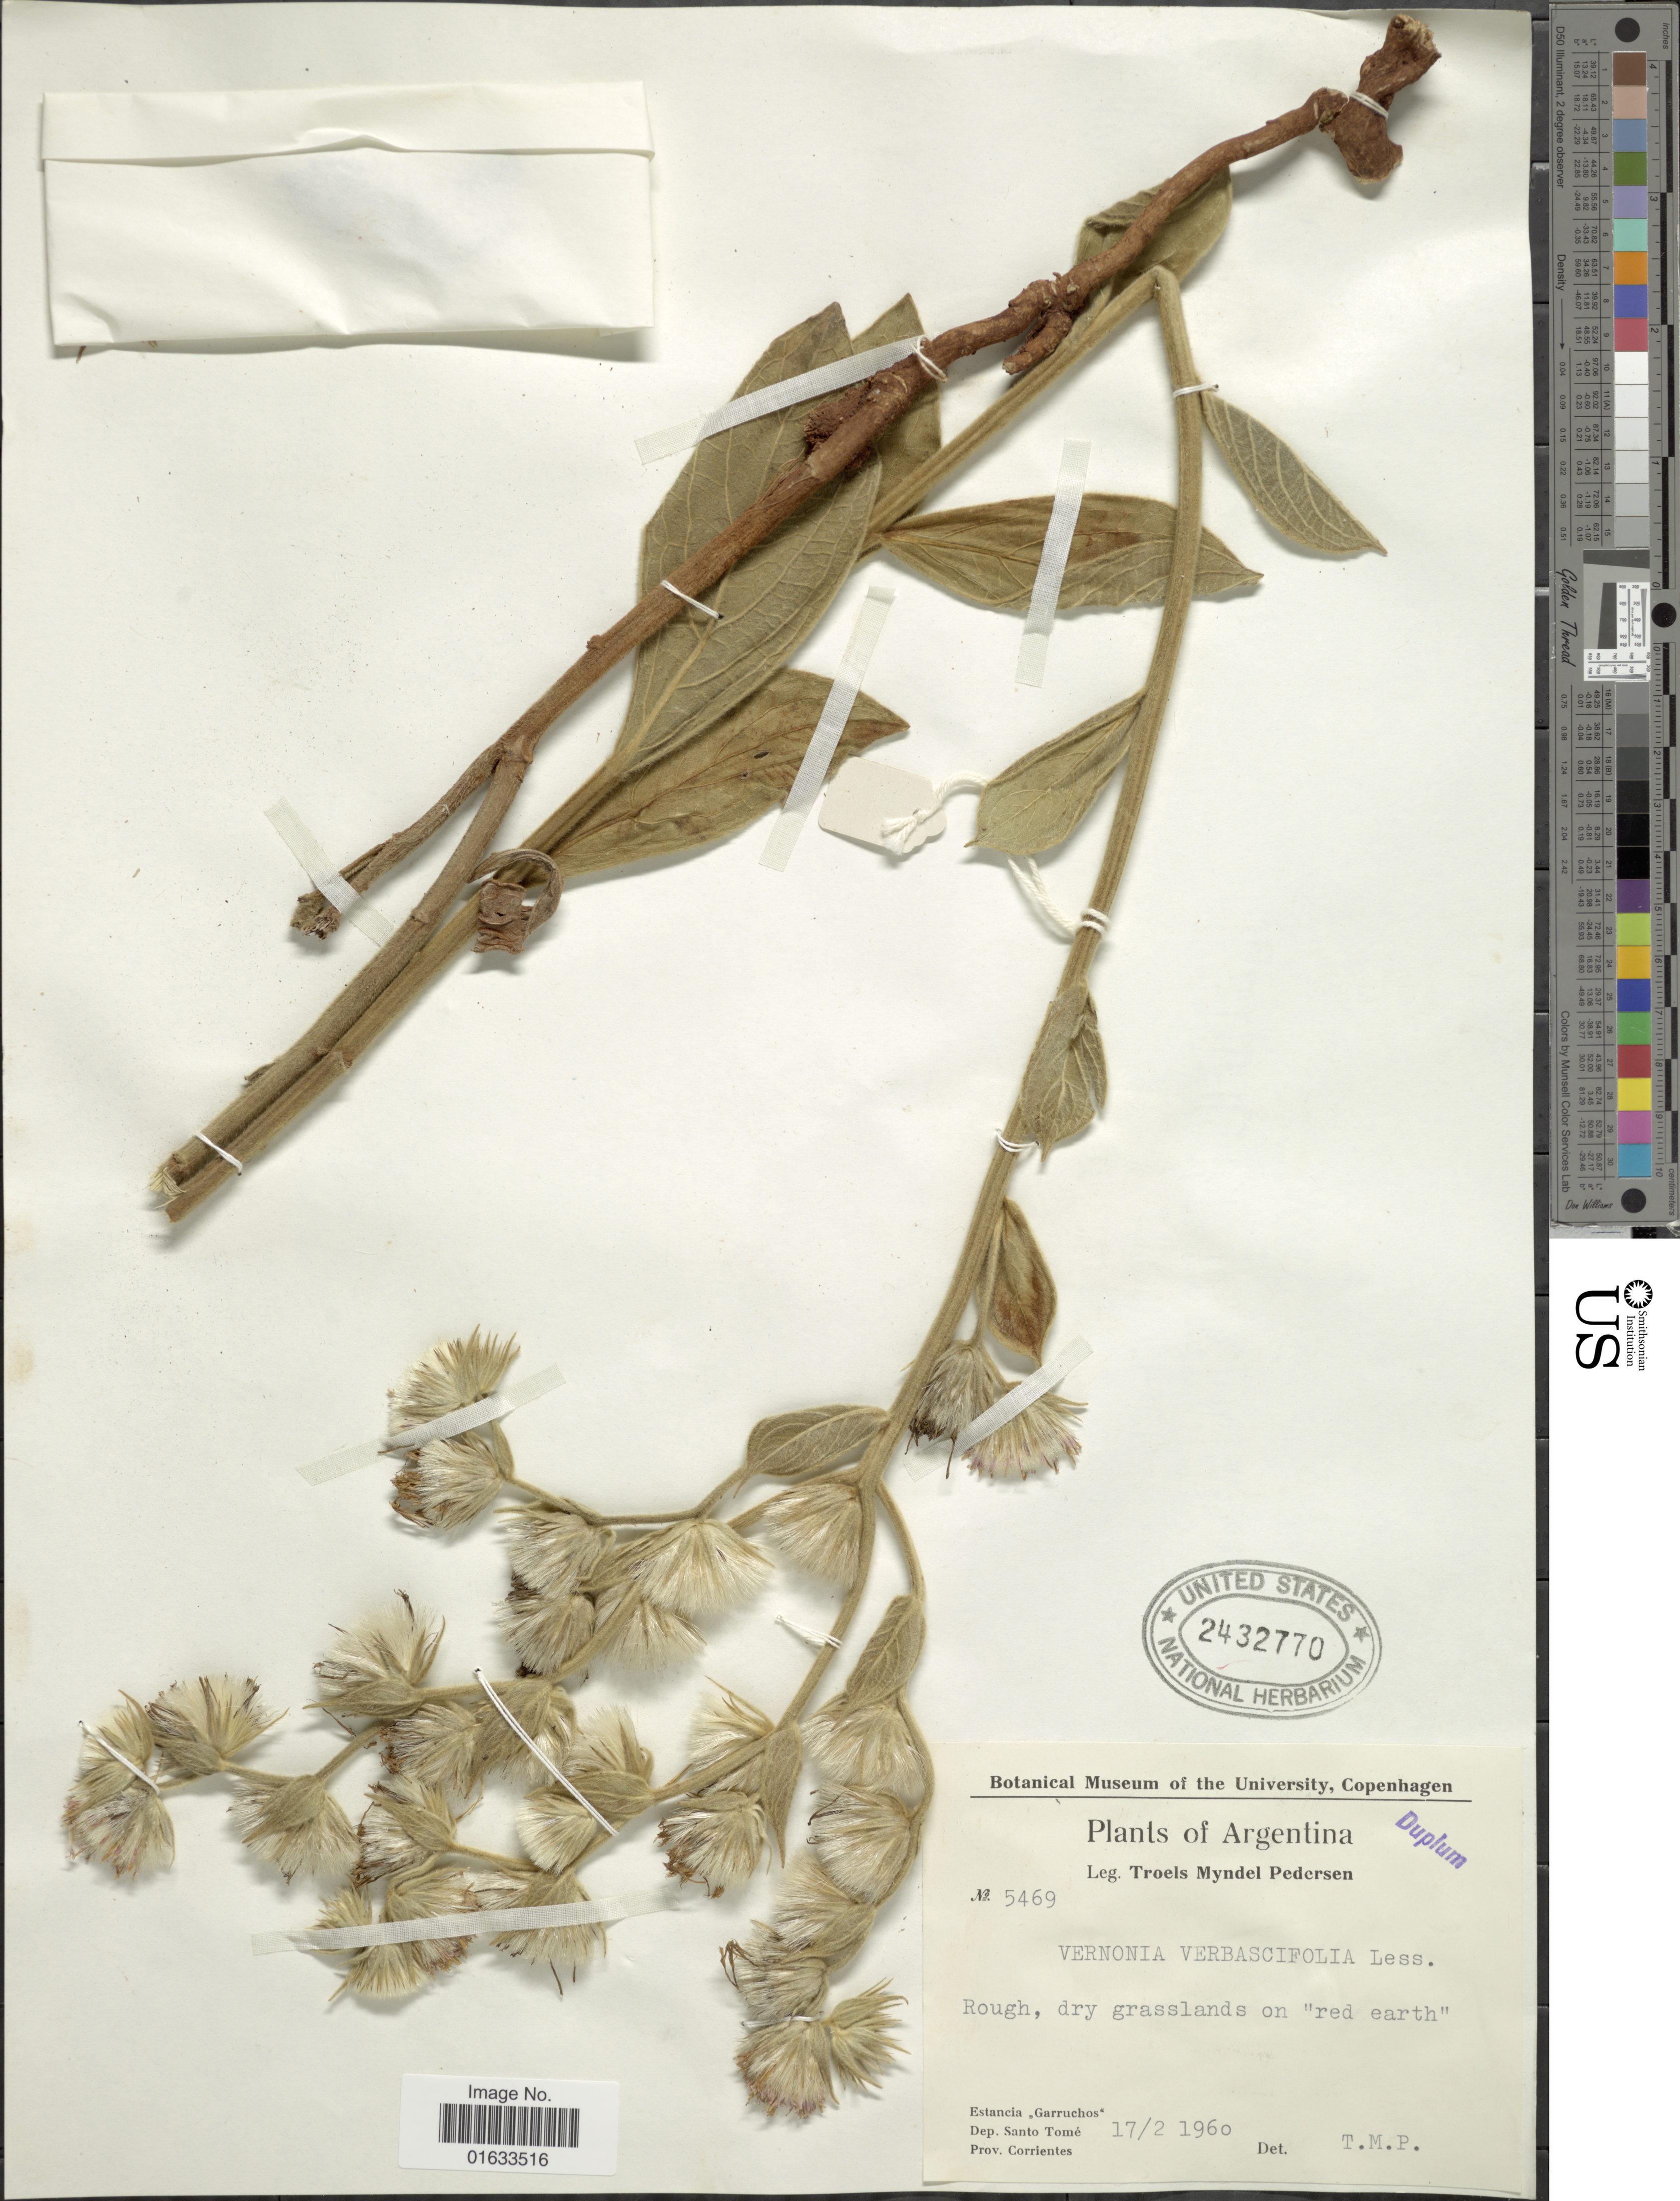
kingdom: Plantae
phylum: Tracheophyta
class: Magnoliopsida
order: Asterales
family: Asteraceae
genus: Chrysolaena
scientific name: Chrysolaena verbascifolia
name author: (Less.) H. Rob.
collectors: T. Pederson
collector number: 5469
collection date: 1960-02-17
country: Argentina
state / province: Corrientes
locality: Estancia "Garruchos". Dep. Santo Tomé. Prov. Corrientes.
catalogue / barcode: US 2432770